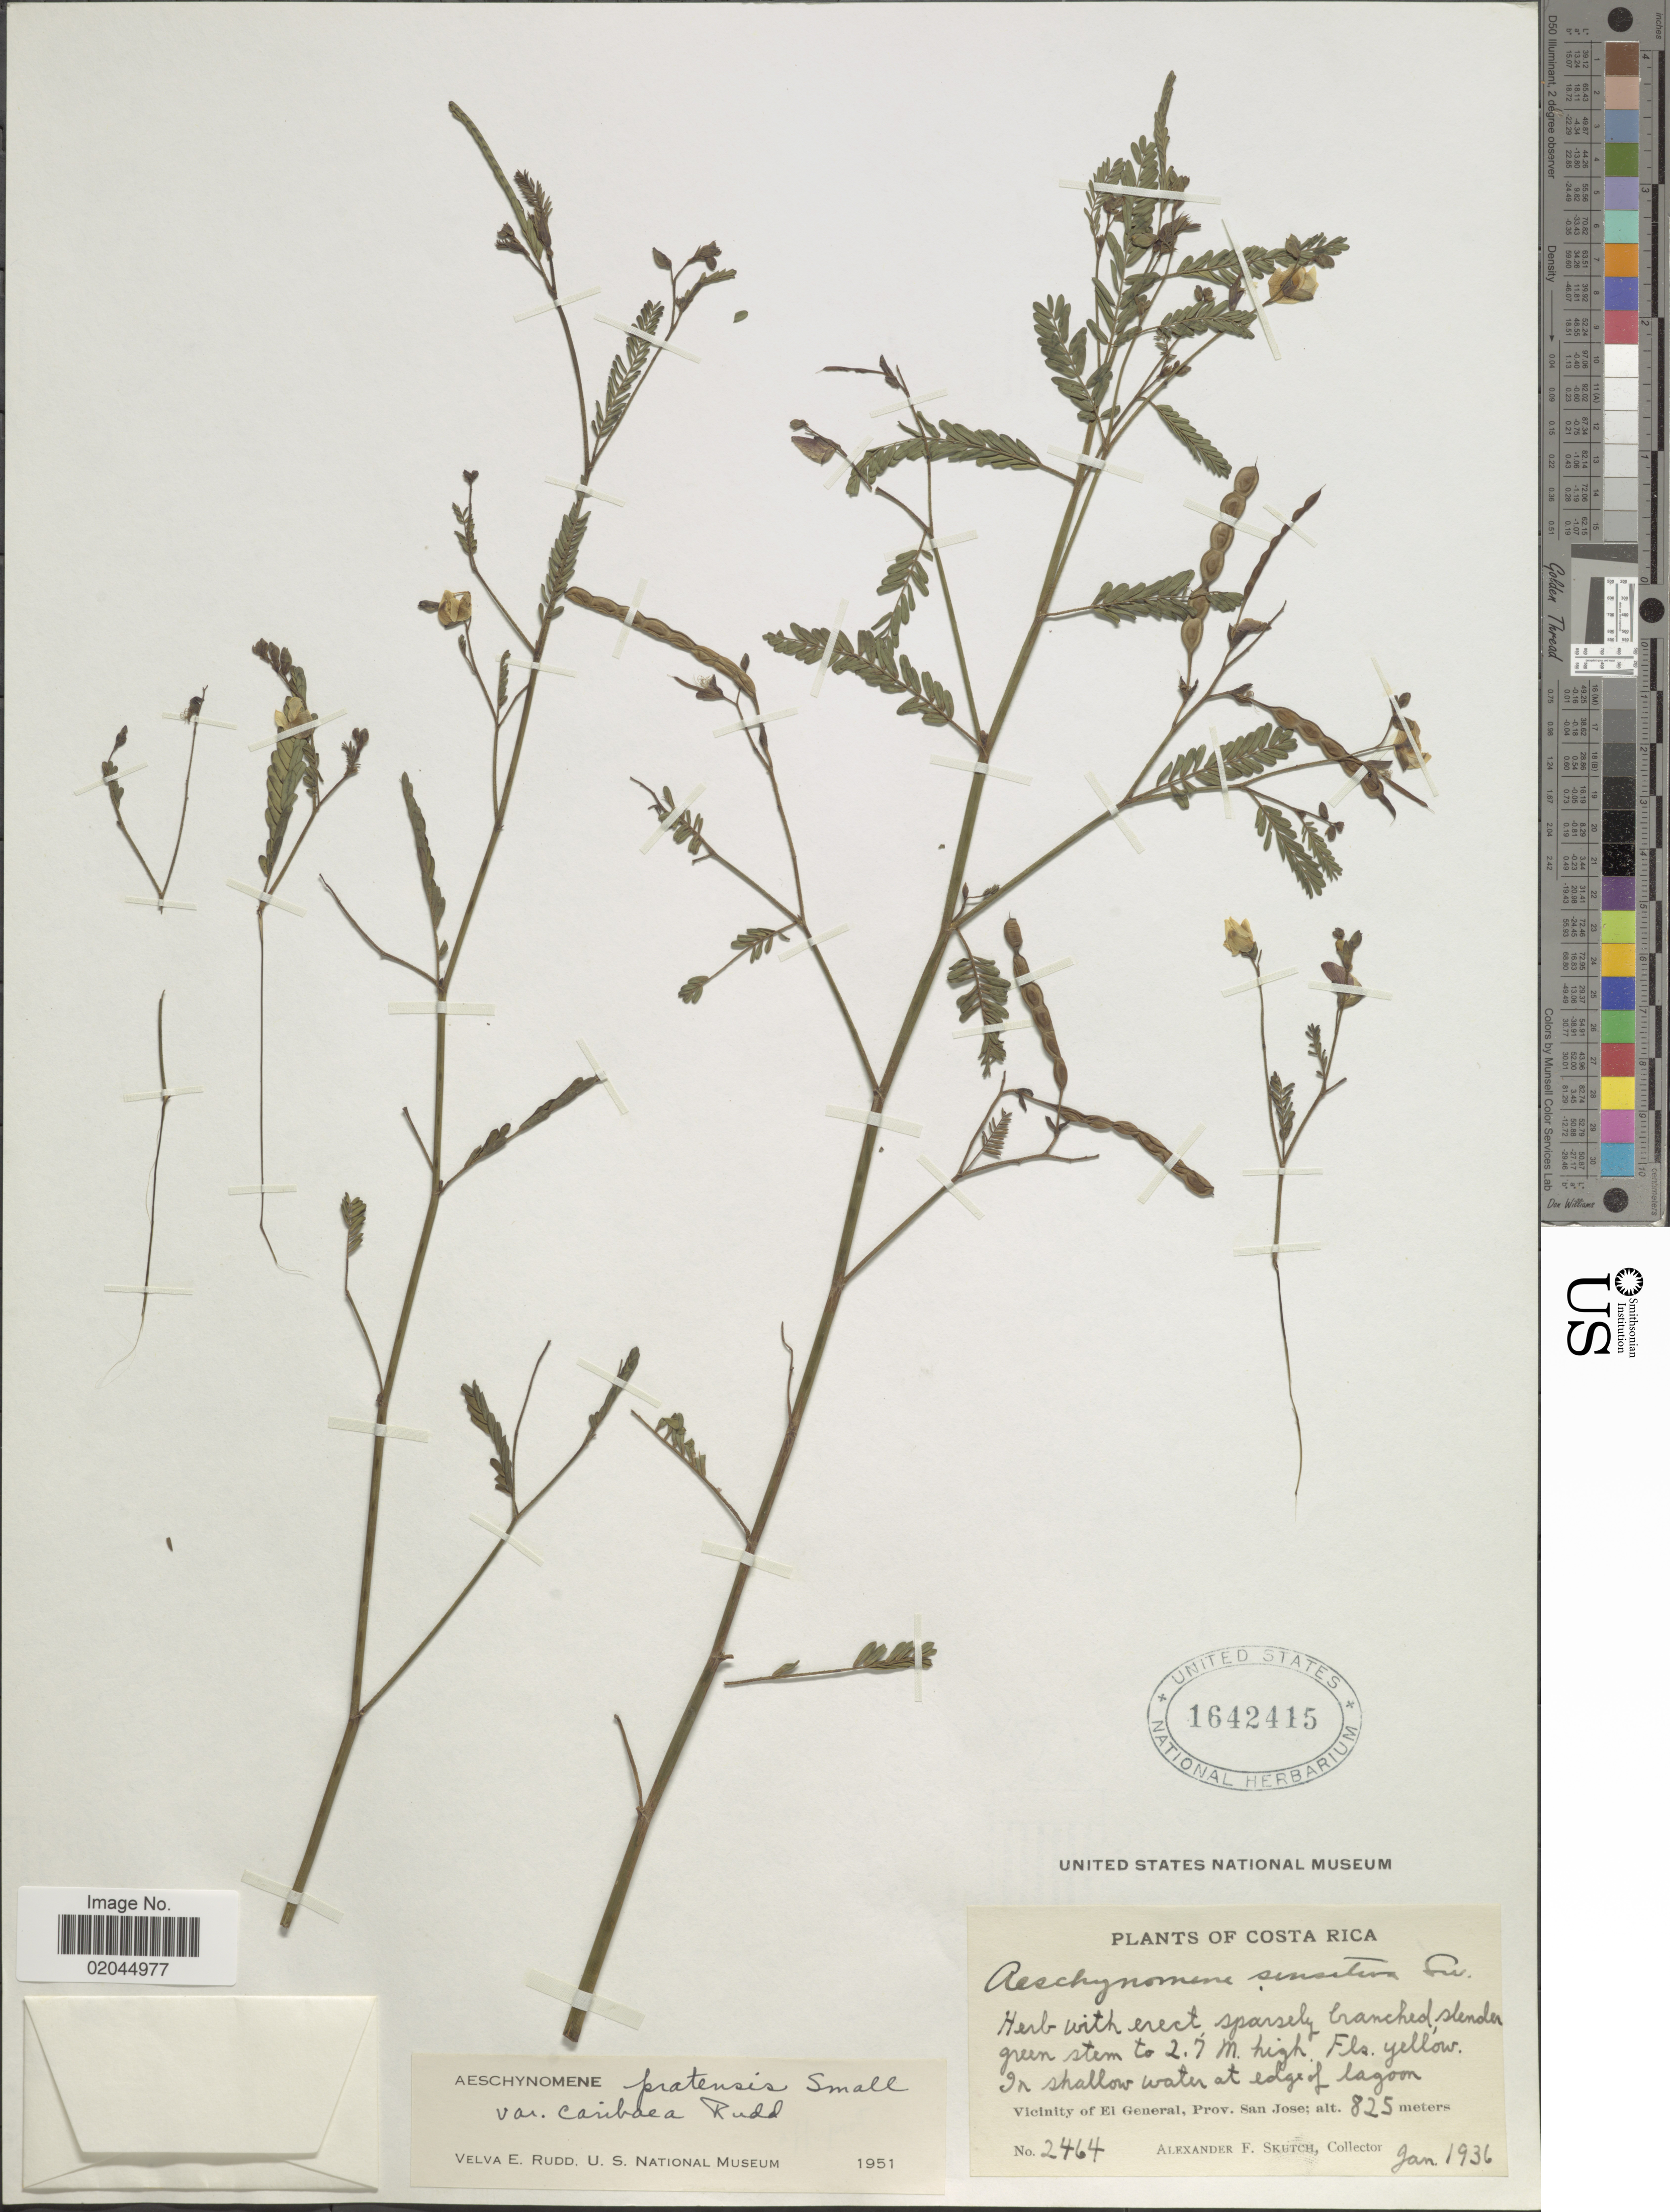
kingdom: Plantae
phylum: Tracheophyta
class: Magnoliopsida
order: Fabales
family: Fabaceae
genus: Aeschynomene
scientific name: Aeschynomene pratensis var. caribaea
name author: Rudd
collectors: A. F. Skutch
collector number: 2464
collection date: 1936-01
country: Costa Rica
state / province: San José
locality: Vicinity of El General: Prov. San Jose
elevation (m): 825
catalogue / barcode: US 1642415